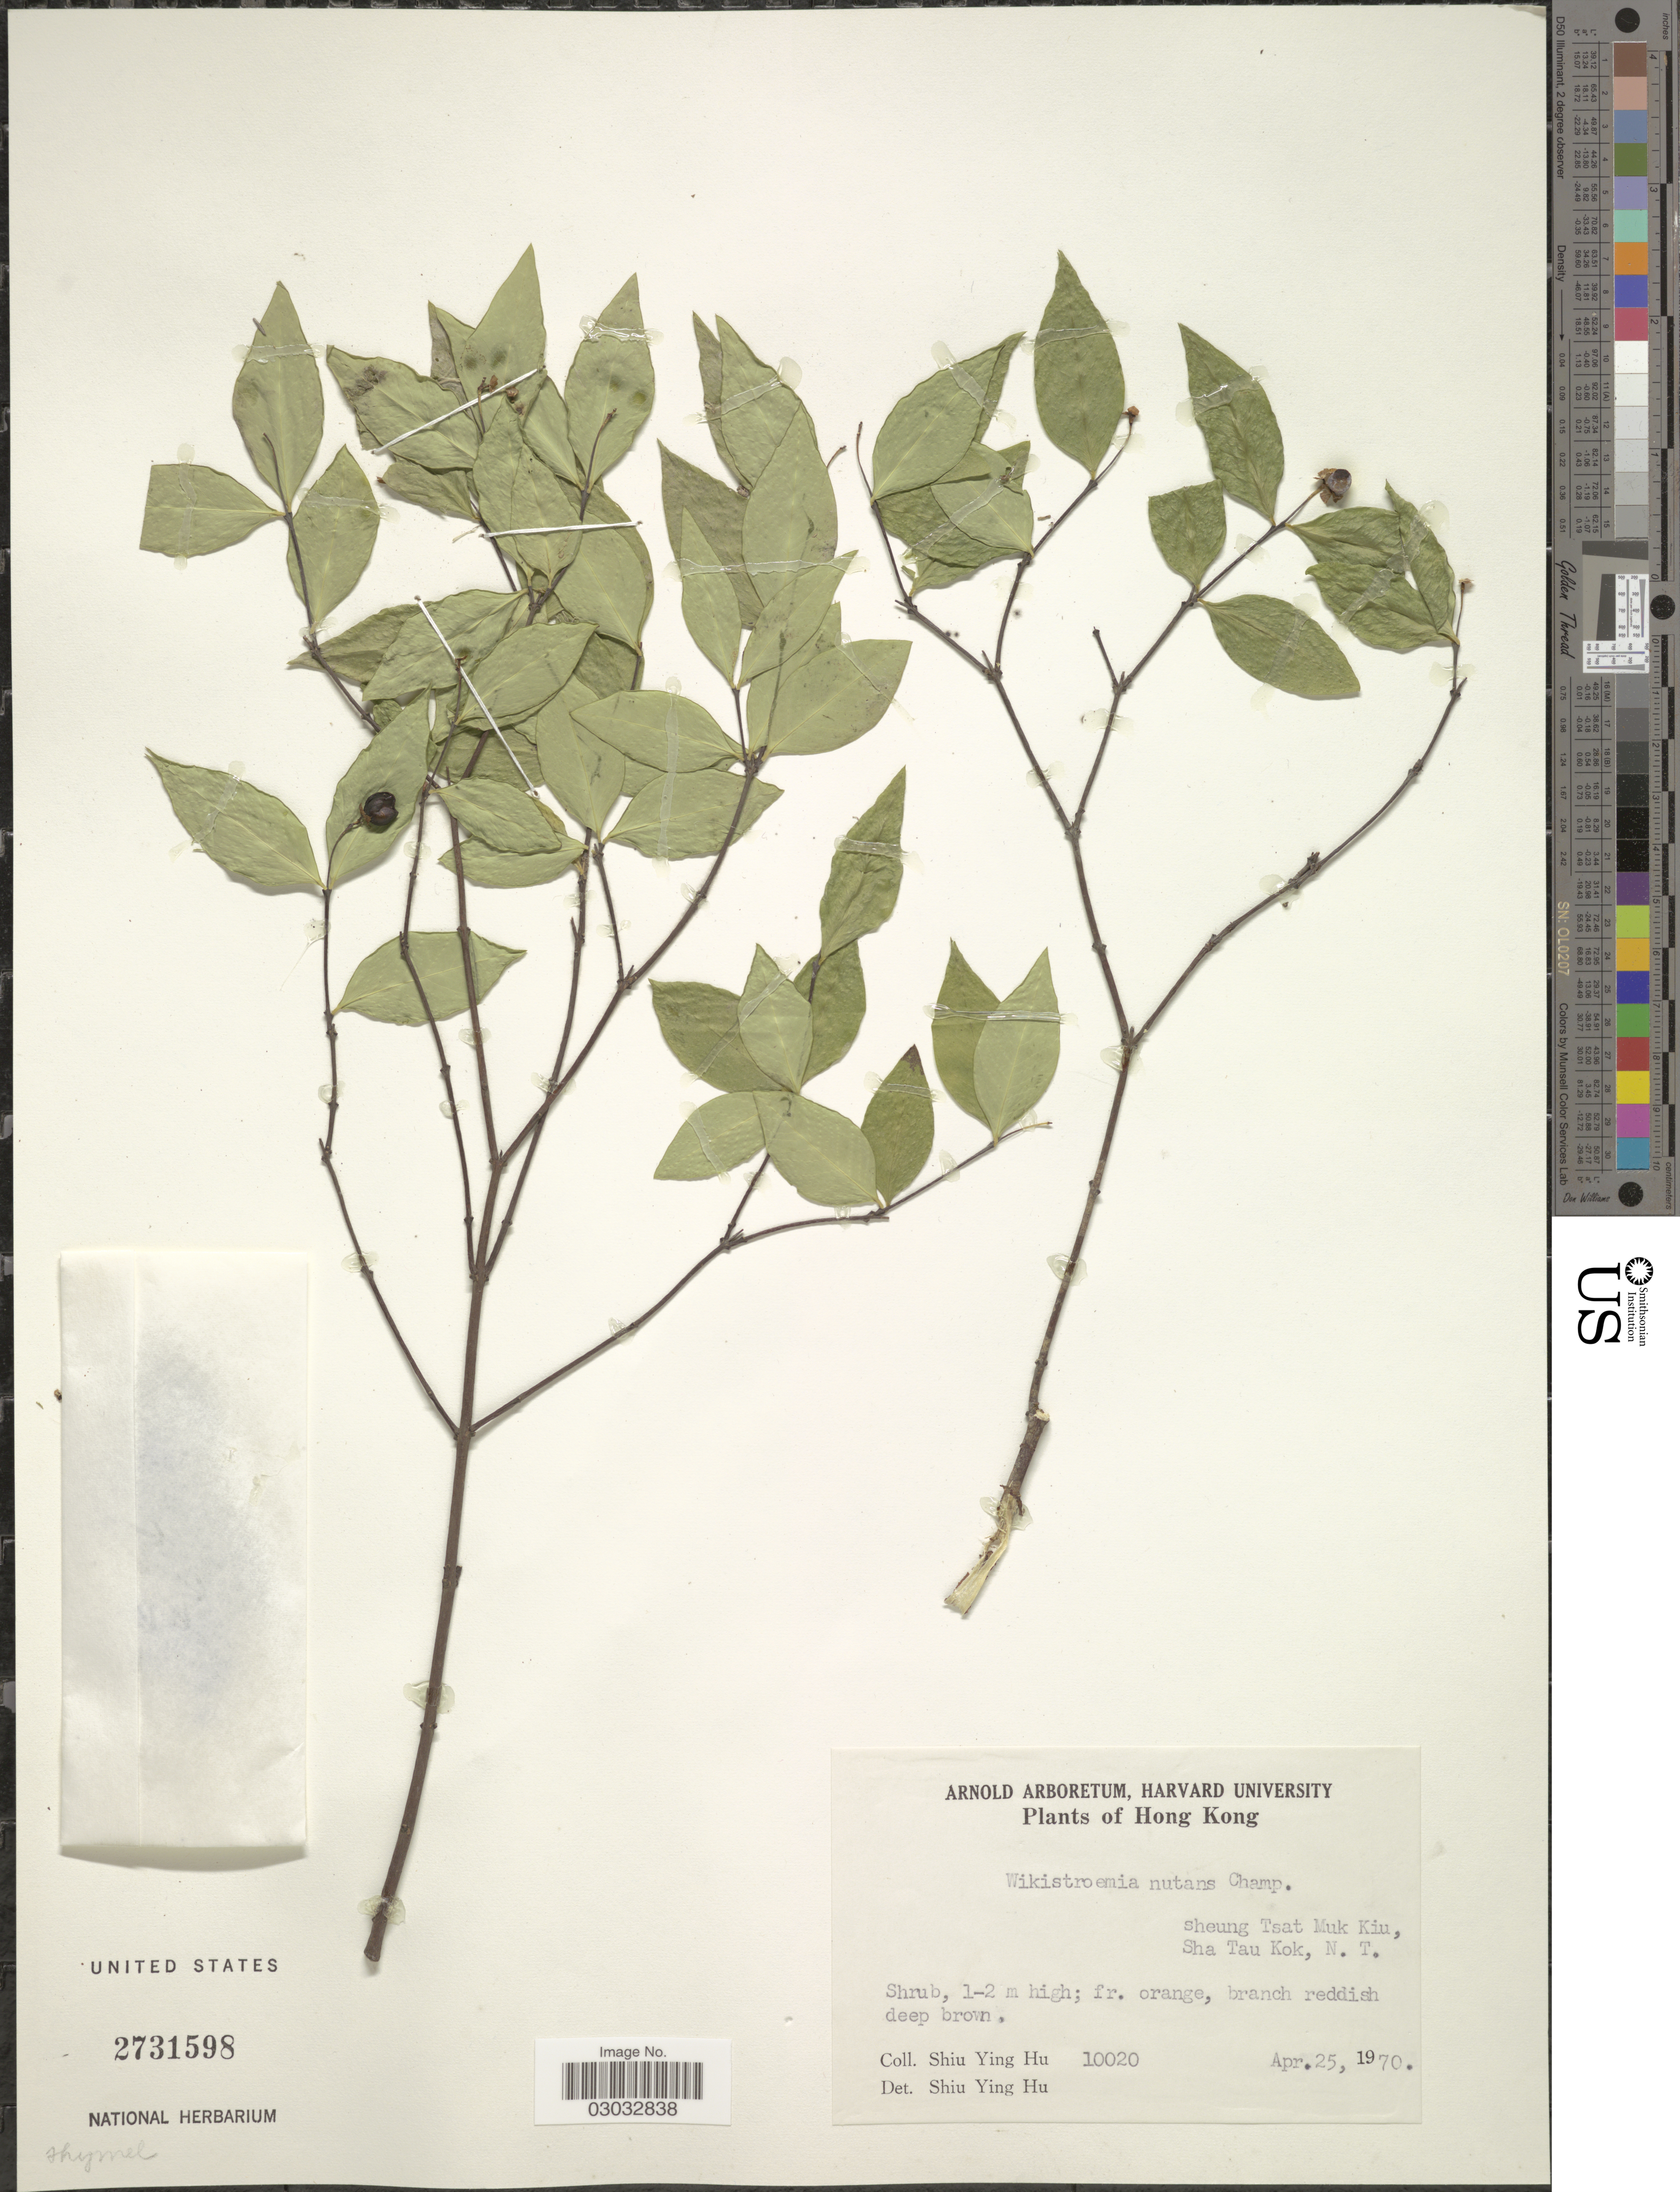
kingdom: Plantae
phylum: Tracheophyta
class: Magnoliopsida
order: Malvales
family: Thymelaeaceae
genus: Wikstroemia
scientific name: Wikstroemia nutans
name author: Champ. ex Benth.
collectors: S. Y. Hu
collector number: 10020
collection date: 1970-04-25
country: China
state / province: Hong Kong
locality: Sheung Tsat Muk Kiu, Sha Tau Kok, N.T.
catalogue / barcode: US 2731598